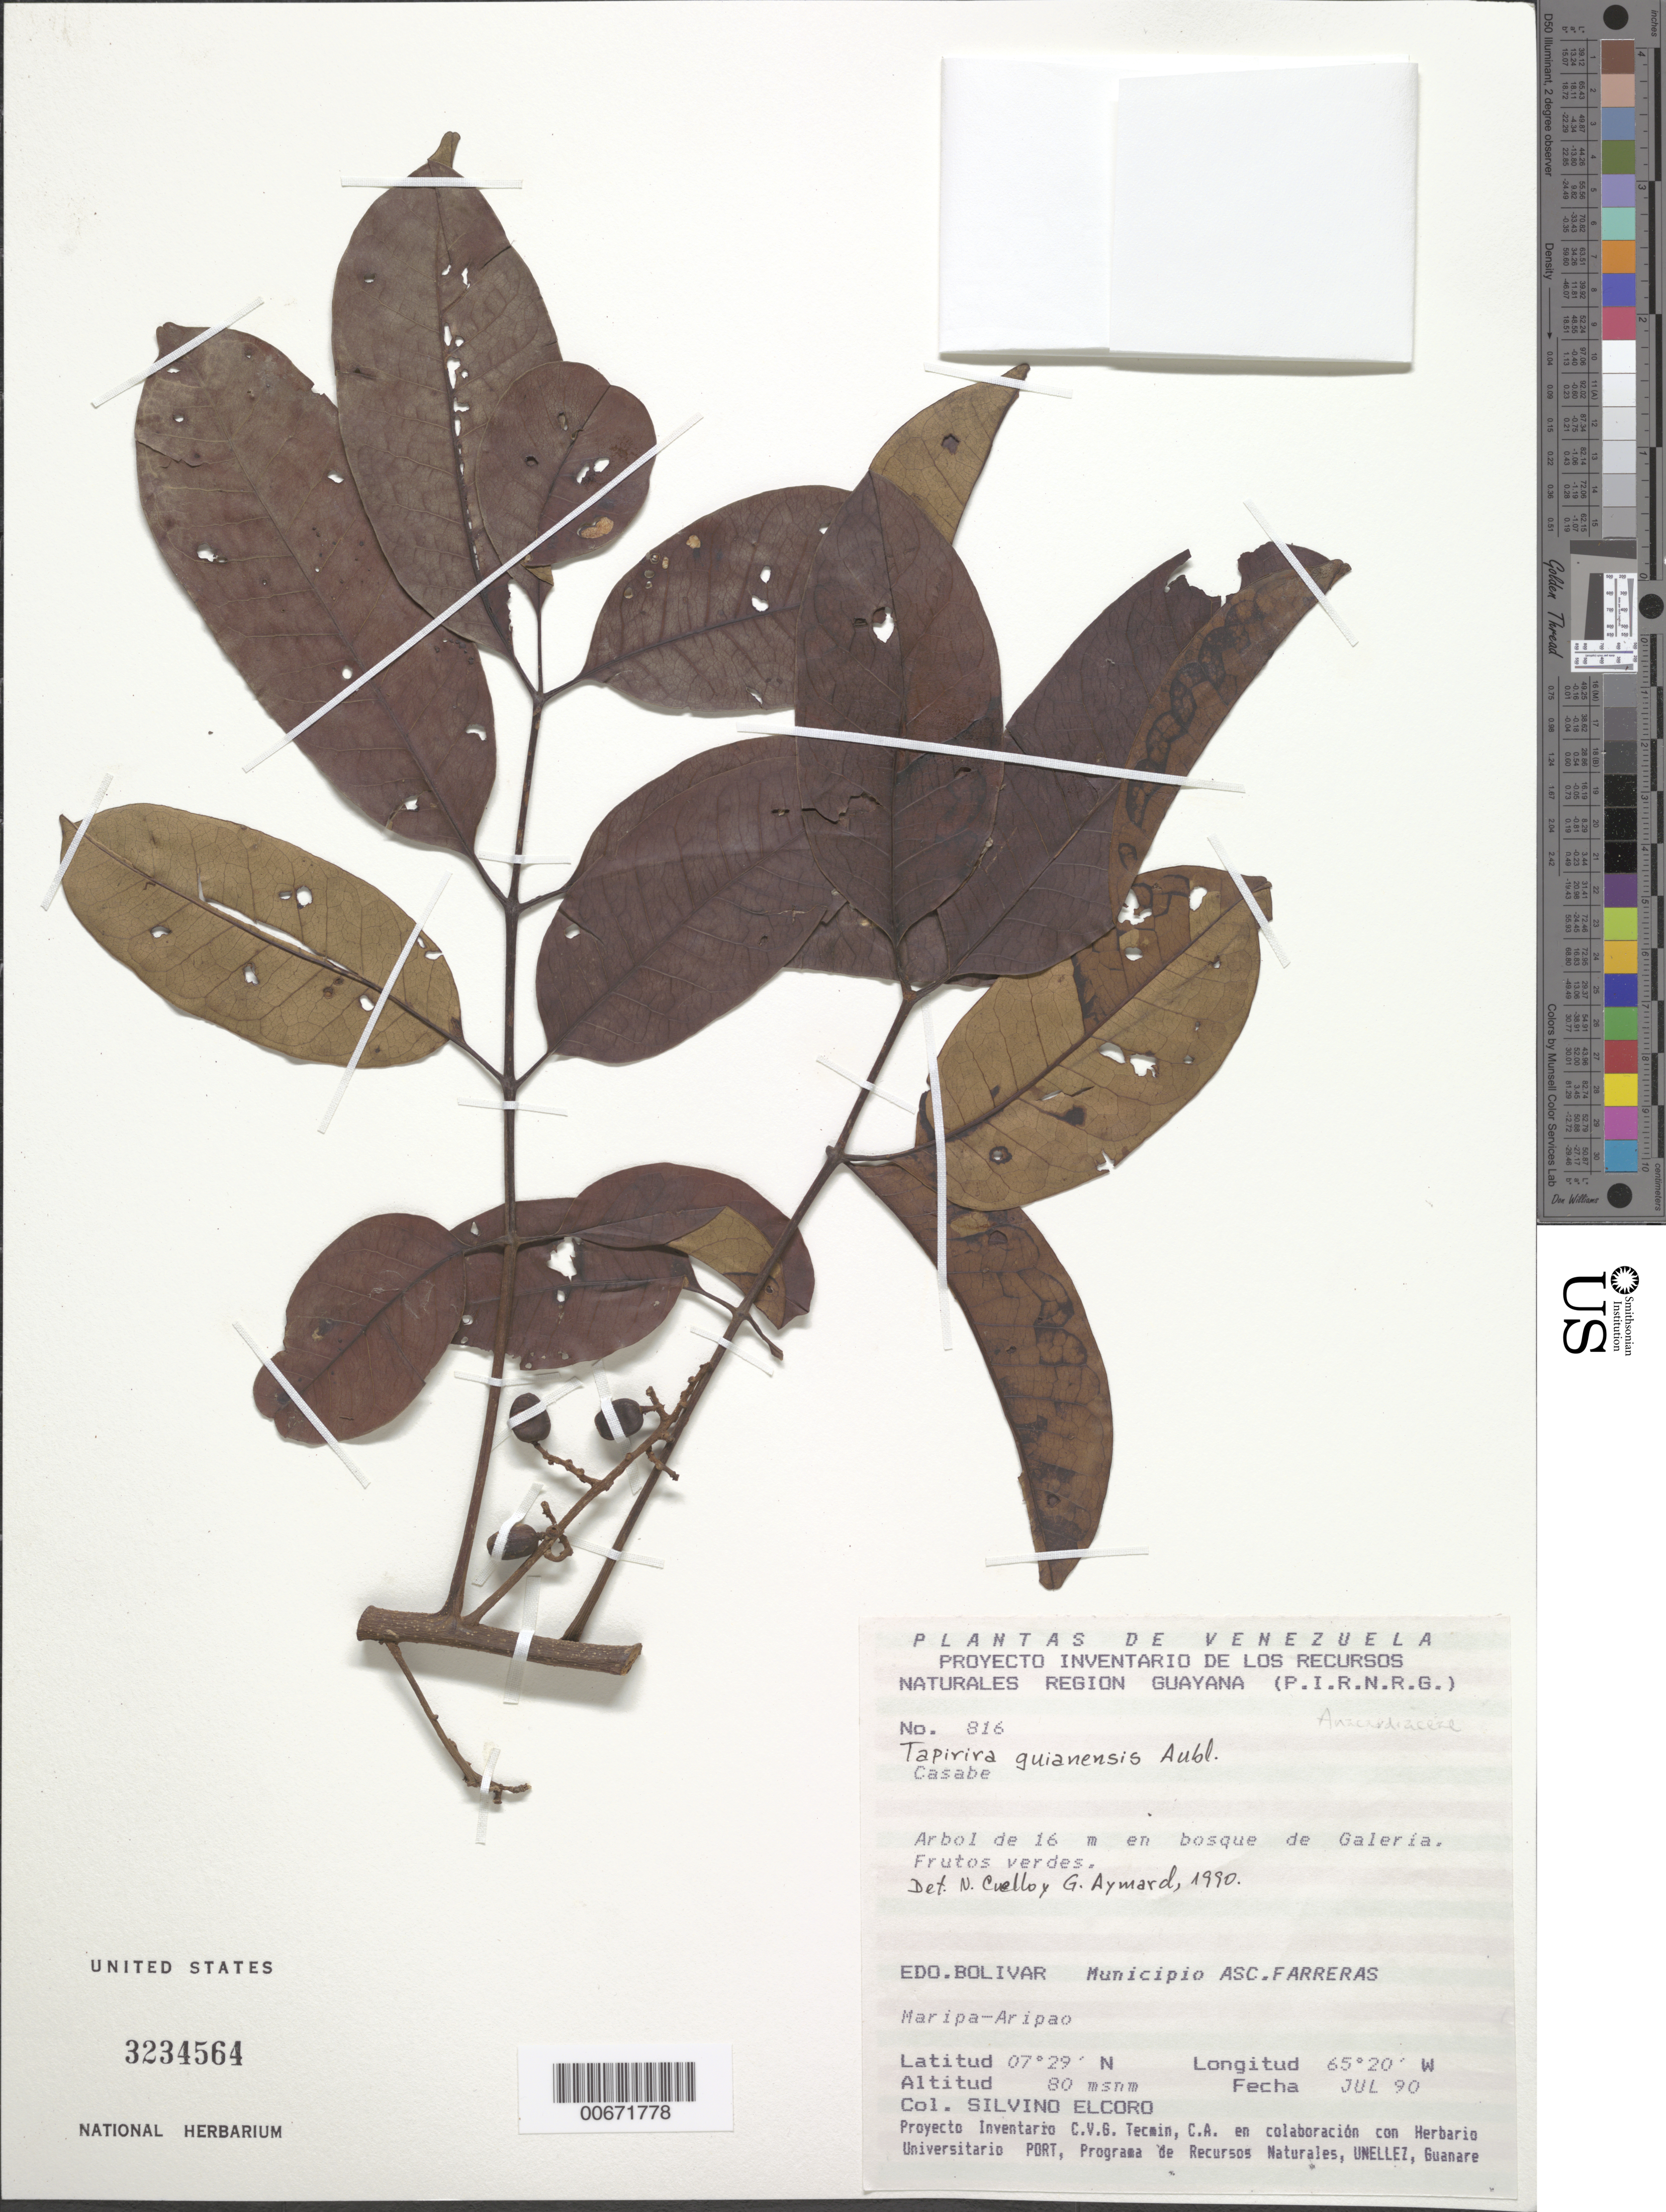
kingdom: Plantae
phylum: Tracheophyta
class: Magnoliopsida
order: Sapindales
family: Anacardiaceae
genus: Tapirira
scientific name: Tapirira guianensis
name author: Aubl.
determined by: Aymard C., G. A.; Cuello, Nidia L.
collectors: S. Elcoro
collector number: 816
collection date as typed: Jul-90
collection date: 1990-07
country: Venezuela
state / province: Bolívar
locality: Mun. Asc. Farreras, Maripa-Aripao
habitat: Gallery forest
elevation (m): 80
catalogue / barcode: US 3234564